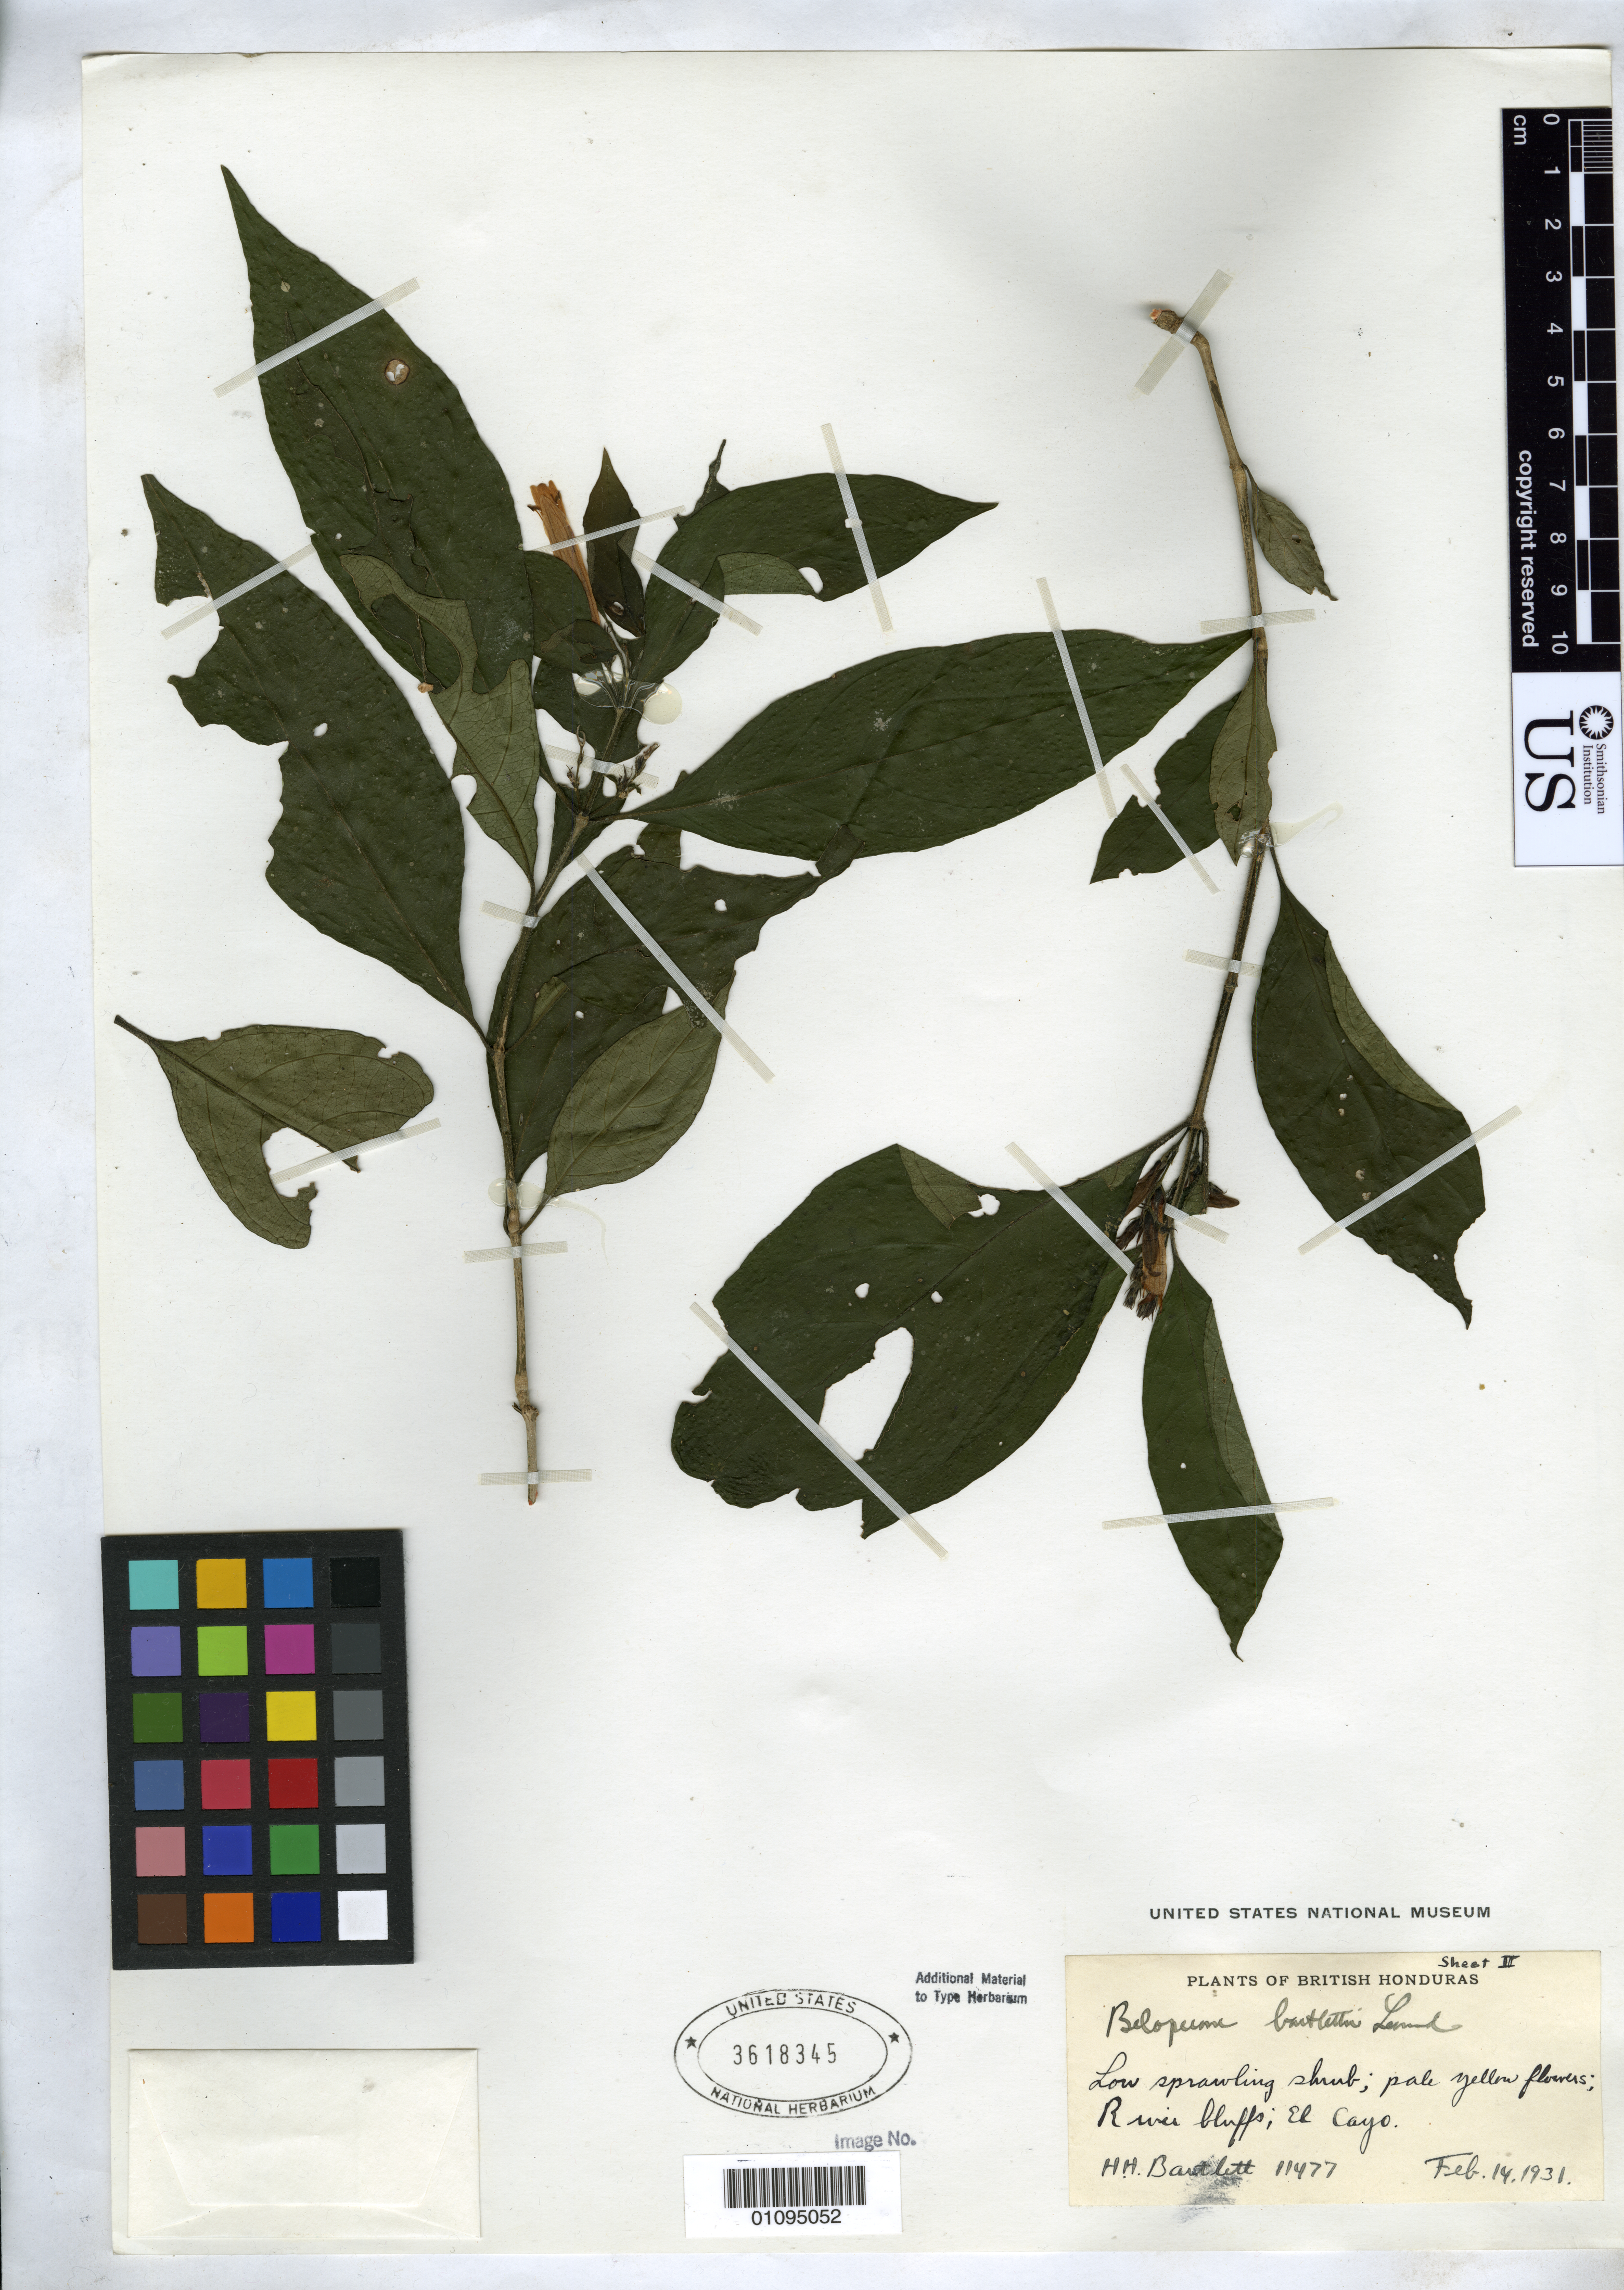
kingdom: Plantae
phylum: Tracheophyta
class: Magnoliopsida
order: Lamiales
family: Acanthaceae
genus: Beloperone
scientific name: Beloperone bartlettii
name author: Leonard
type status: Isotype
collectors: H. H. Bartlett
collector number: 11477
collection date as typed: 14 Feb 1931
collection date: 1931-02-14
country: Belize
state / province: Cayo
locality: River bluffs at El Cayo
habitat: River bluffs.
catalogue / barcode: US 3618345